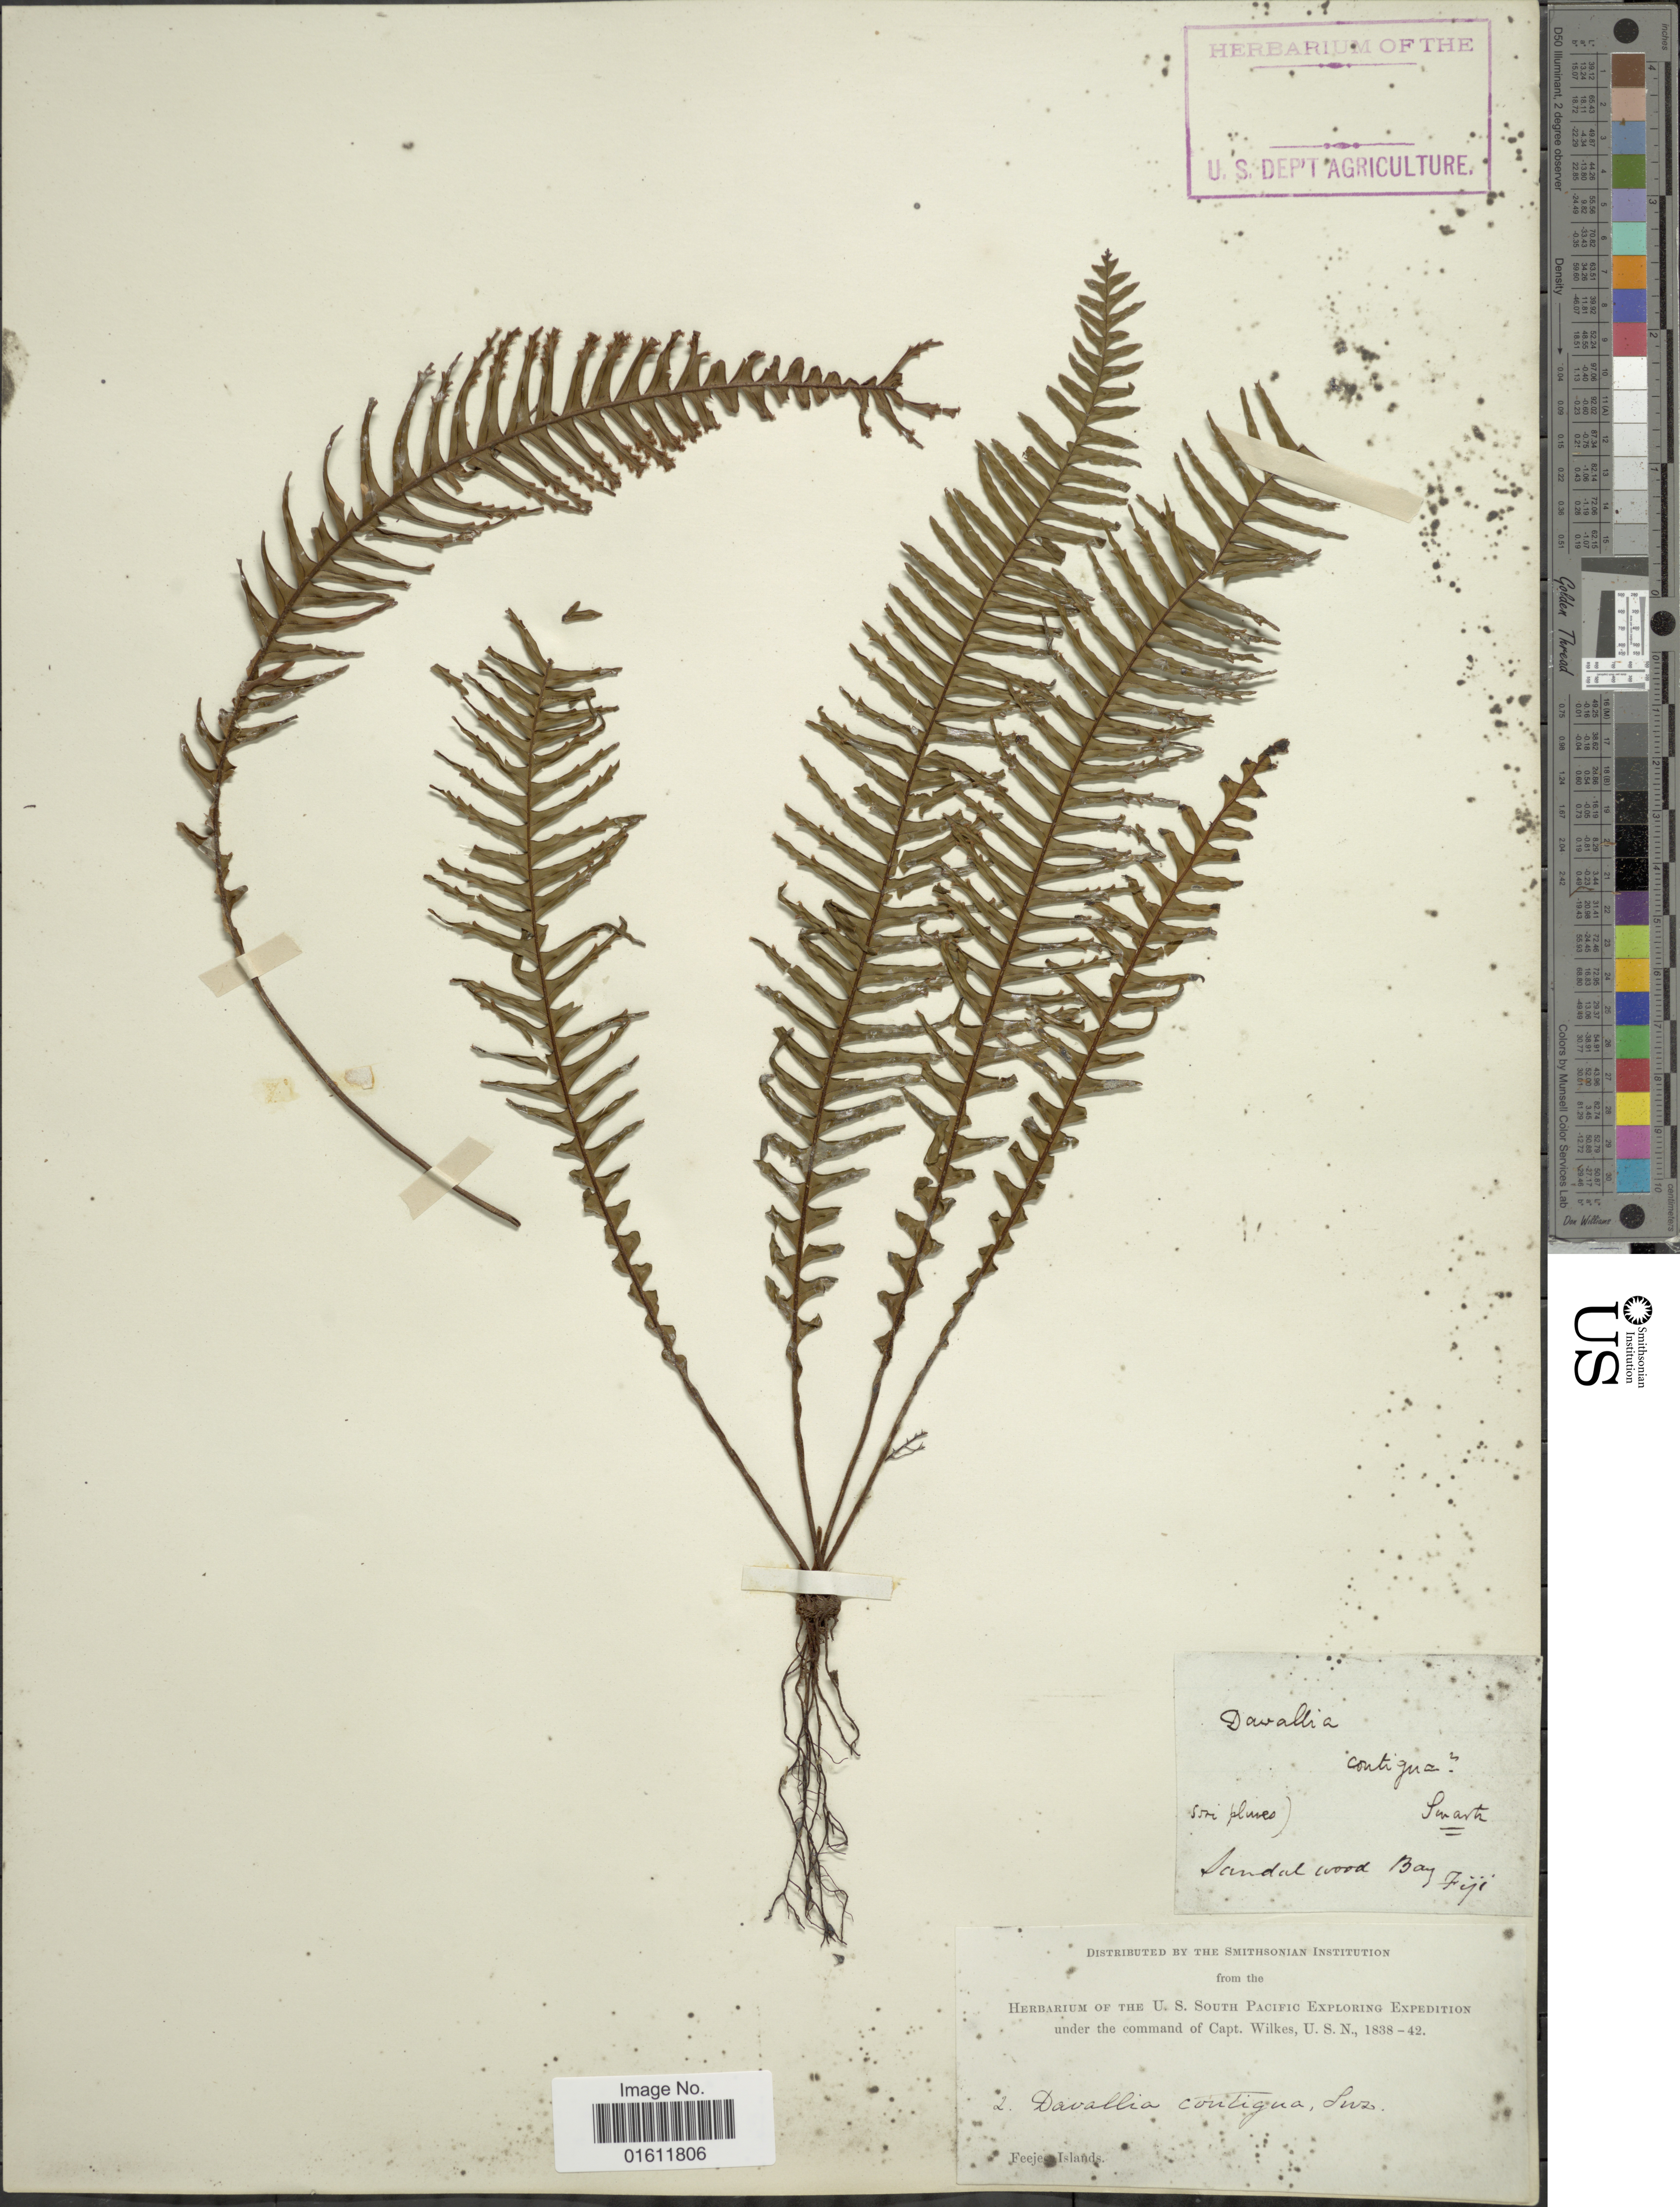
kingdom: Plantae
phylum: Tracheophyta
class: Polypodiopsida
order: Polypodiales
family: Polypodiaceae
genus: Prosaptia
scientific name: Prosaptia contigua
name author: (G. Forst.) Presl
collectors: Wilkes Explor. Exped.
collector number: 2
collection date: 1838/1842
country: Fiji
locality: Scandal wood Bay, Feeje Islands. [interpreted]